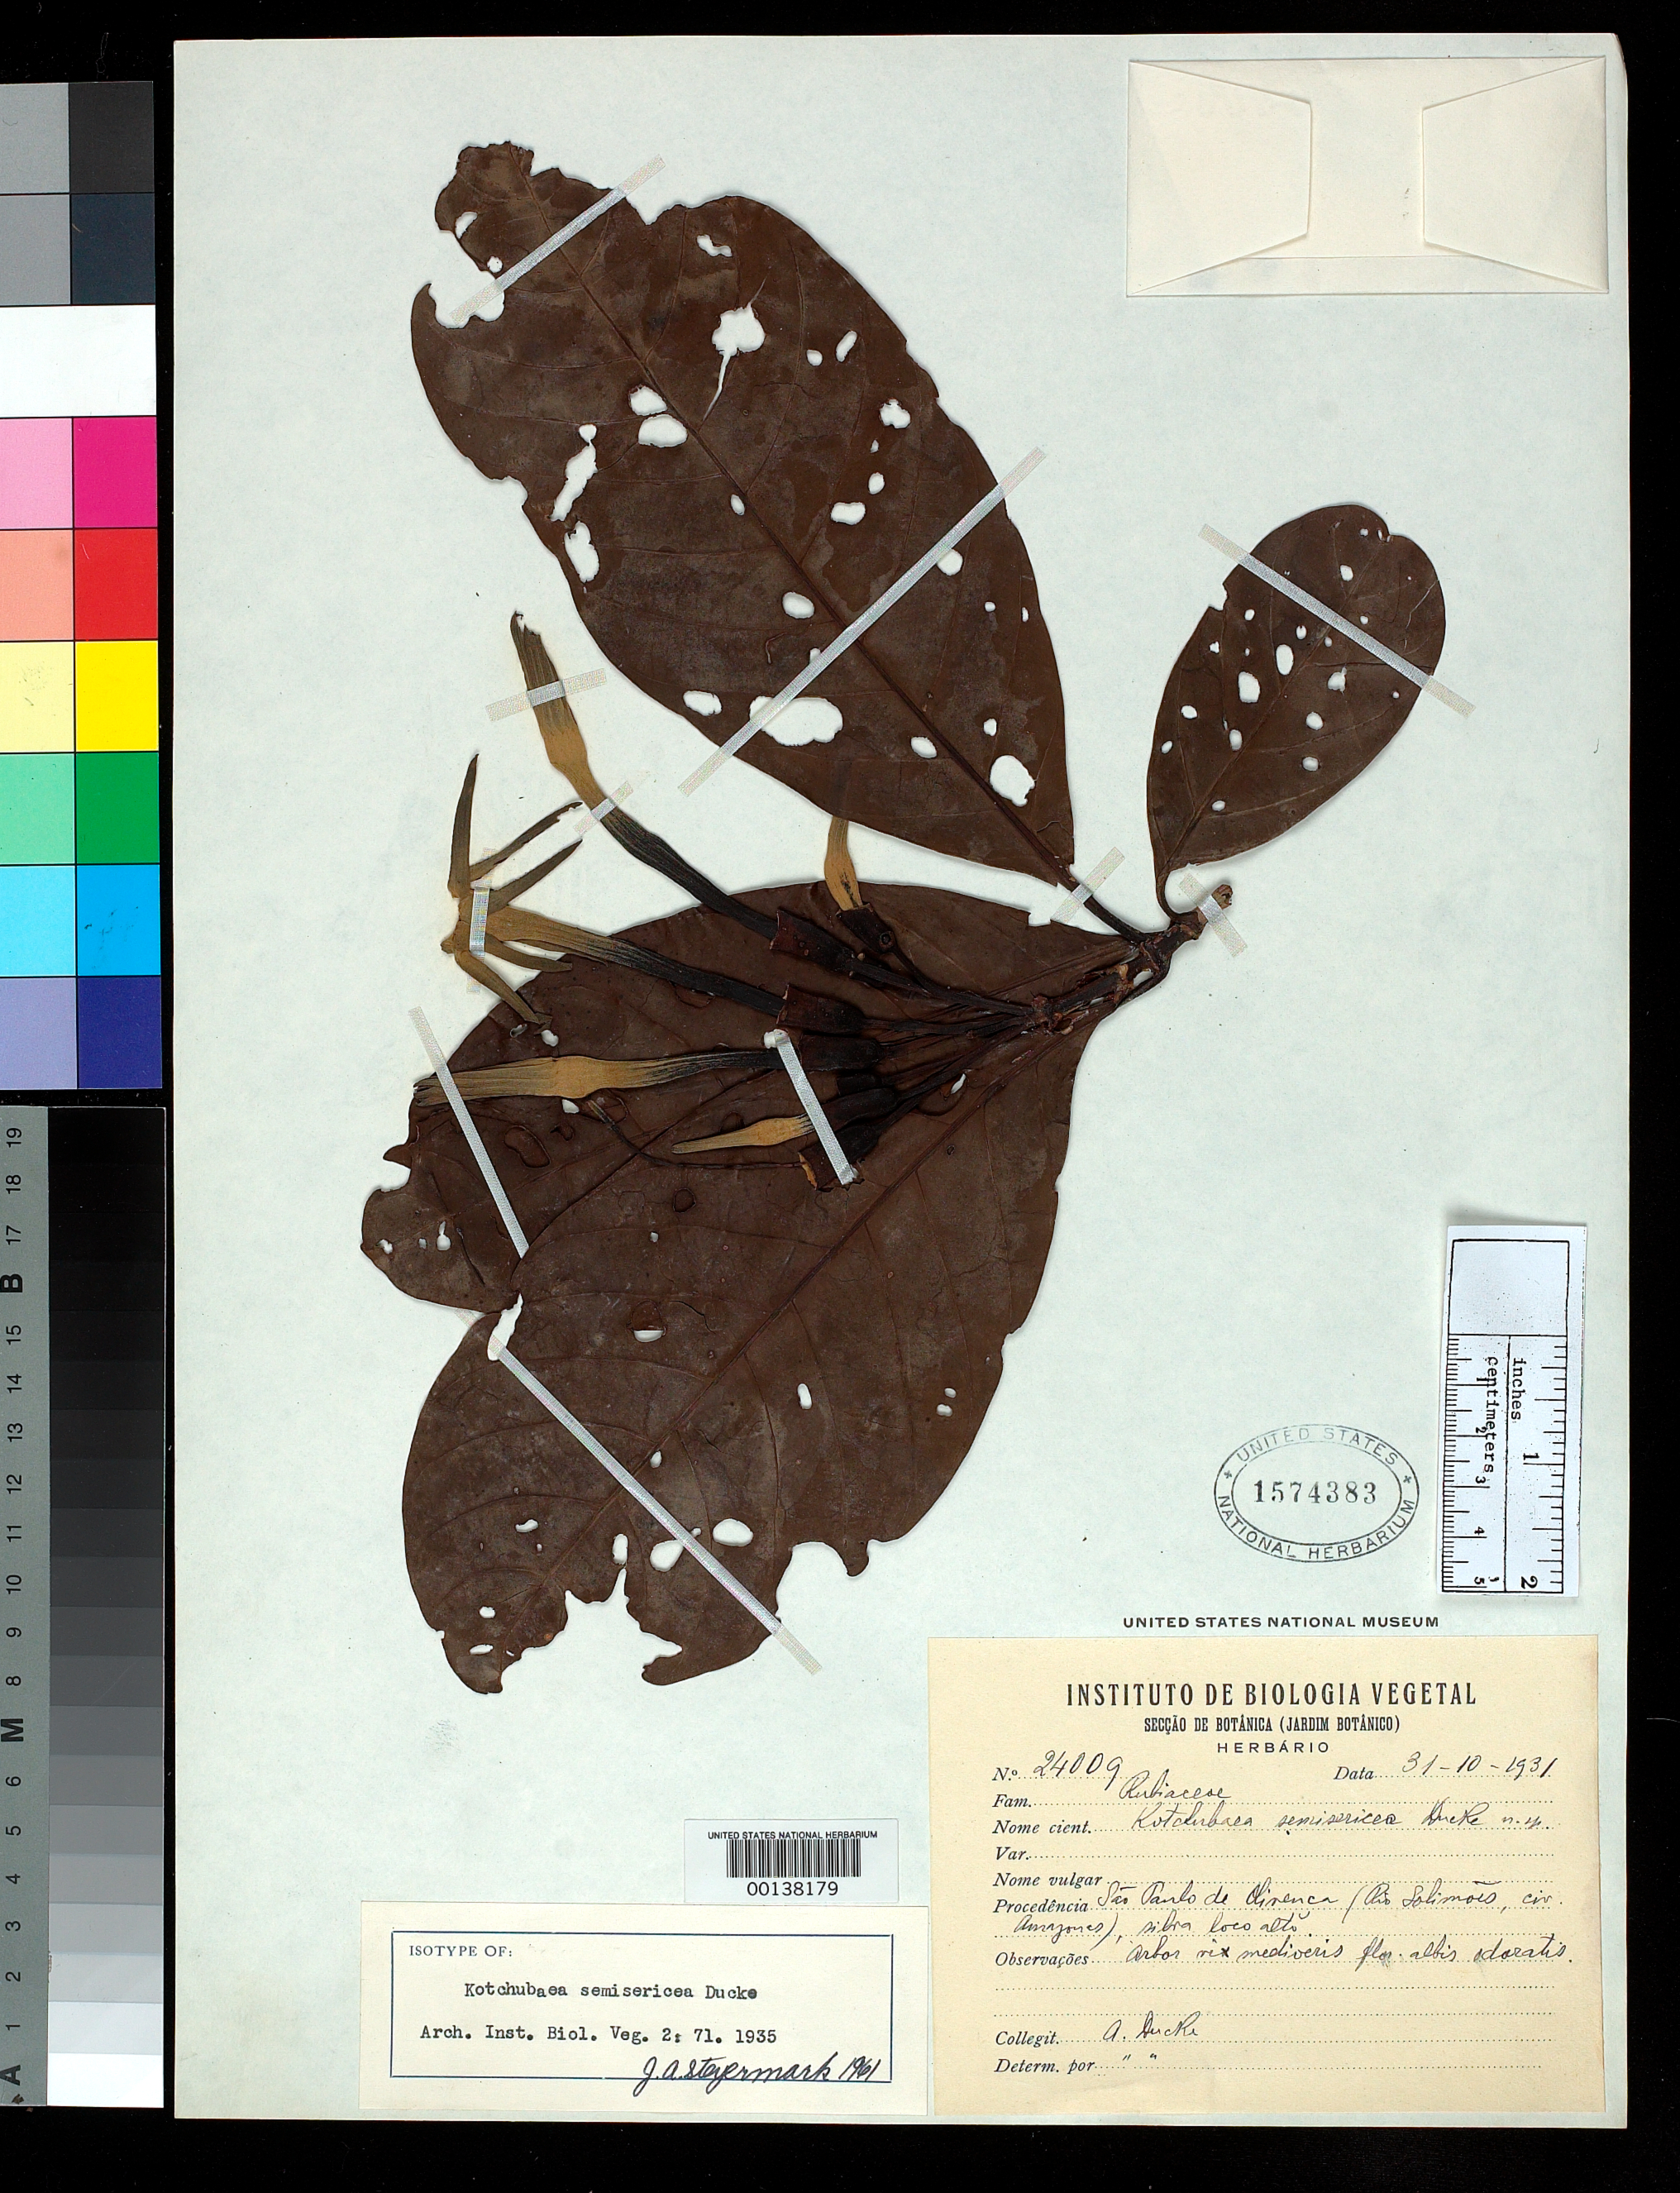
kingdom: Plantae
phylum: Tracheophyta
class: Magnoliopsida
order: Gentianales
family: Rubiaceae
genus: Kotchubaea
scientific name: Kotchubaea semisericea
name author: Ducke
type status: Isotype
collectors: A. Ducke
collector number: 24009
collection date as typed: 31 Oct 1931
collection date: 1931-10-31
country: Brazil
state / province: Amazonas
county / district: São Paulo de Olivença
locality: Rio Solimoes.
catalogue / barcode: US 1574383